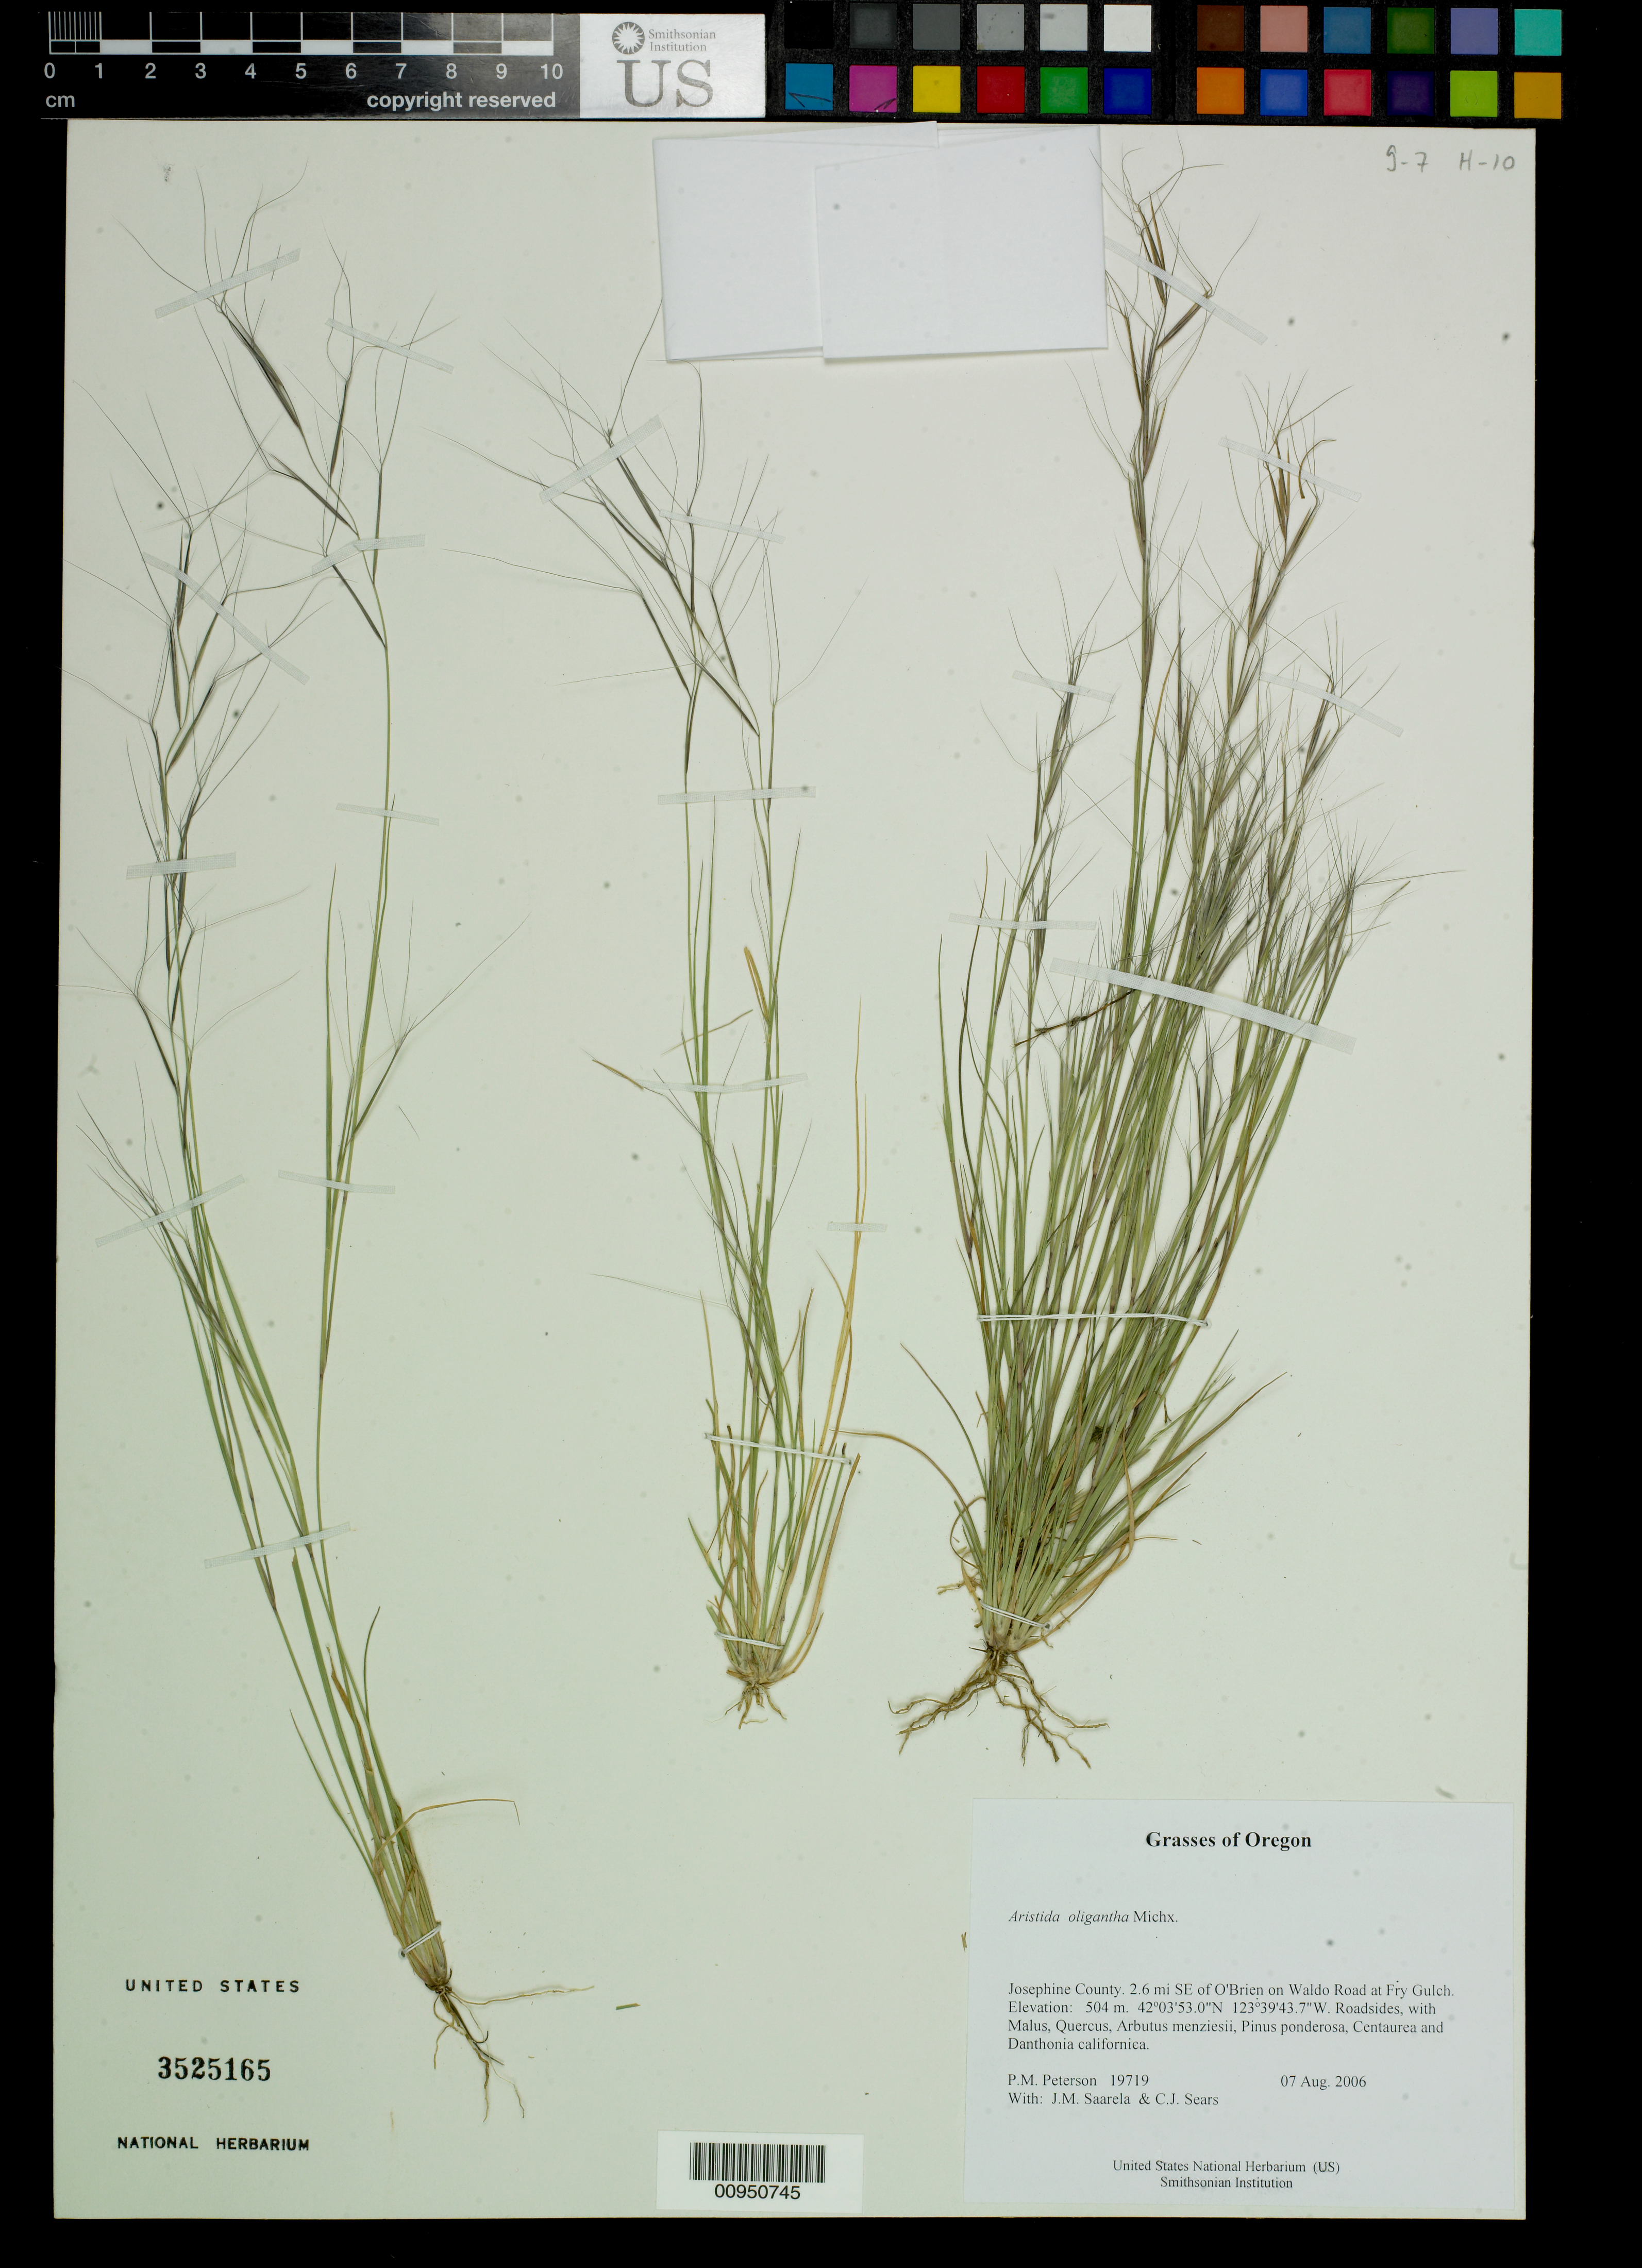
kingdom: Plantae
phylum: Tracheophyta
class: Liliopsida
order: Poales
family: Poaceae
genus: Aristida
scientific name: Aristida oligantha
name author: Michx.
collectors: P. M. Peterson, J. Saarela & C. Sears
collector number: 19719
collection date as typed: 07 Aug 2006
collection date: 2006-08-07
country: United States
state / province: Oregon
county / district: Josephine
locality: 2.6 mi SE of O'Brien on Waldo Road at Fry Gulch.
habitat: Roadsides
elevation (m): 504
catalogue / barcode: US 3525165